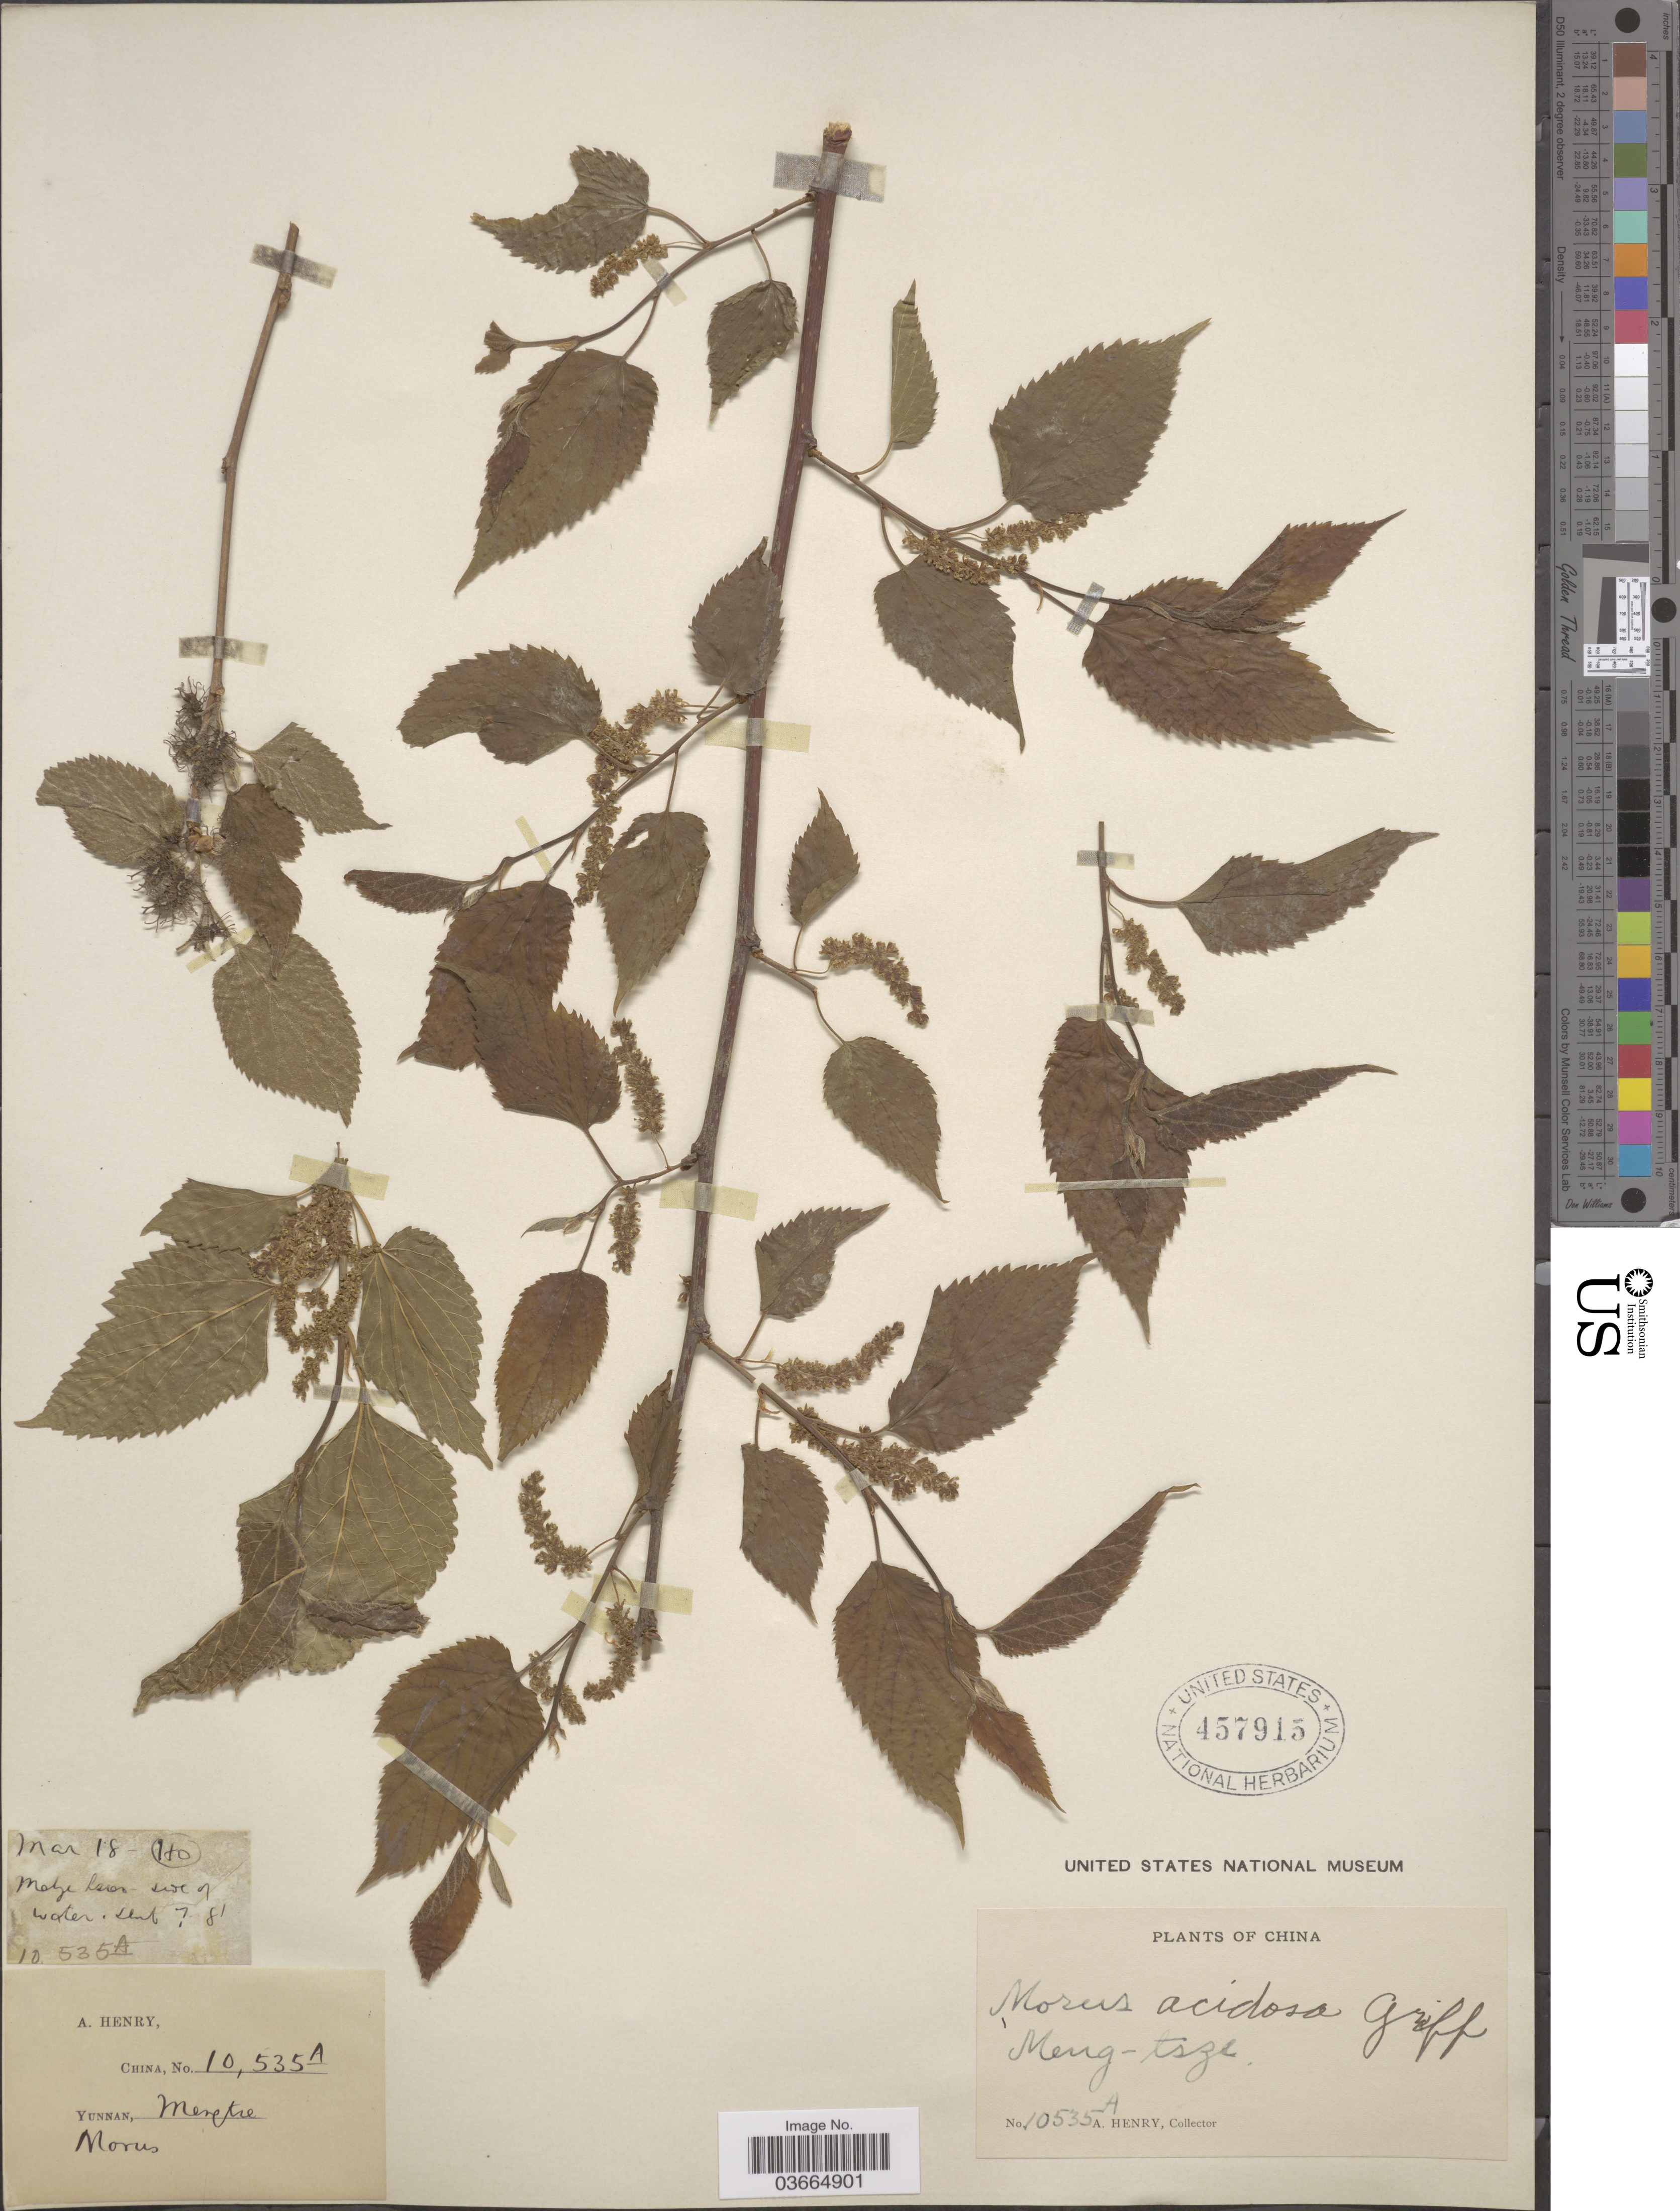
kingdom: Plantae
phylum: Tracheophyta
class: Magnoliopsida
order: Rosales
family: Moraceae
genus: Morus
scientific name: Morus acidosa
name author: Griff.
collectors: A. Henry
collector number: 10535 A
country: China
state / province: Yunnan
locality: Meng-tsze. Metze hsiao. Ho.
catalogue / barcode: US 457915